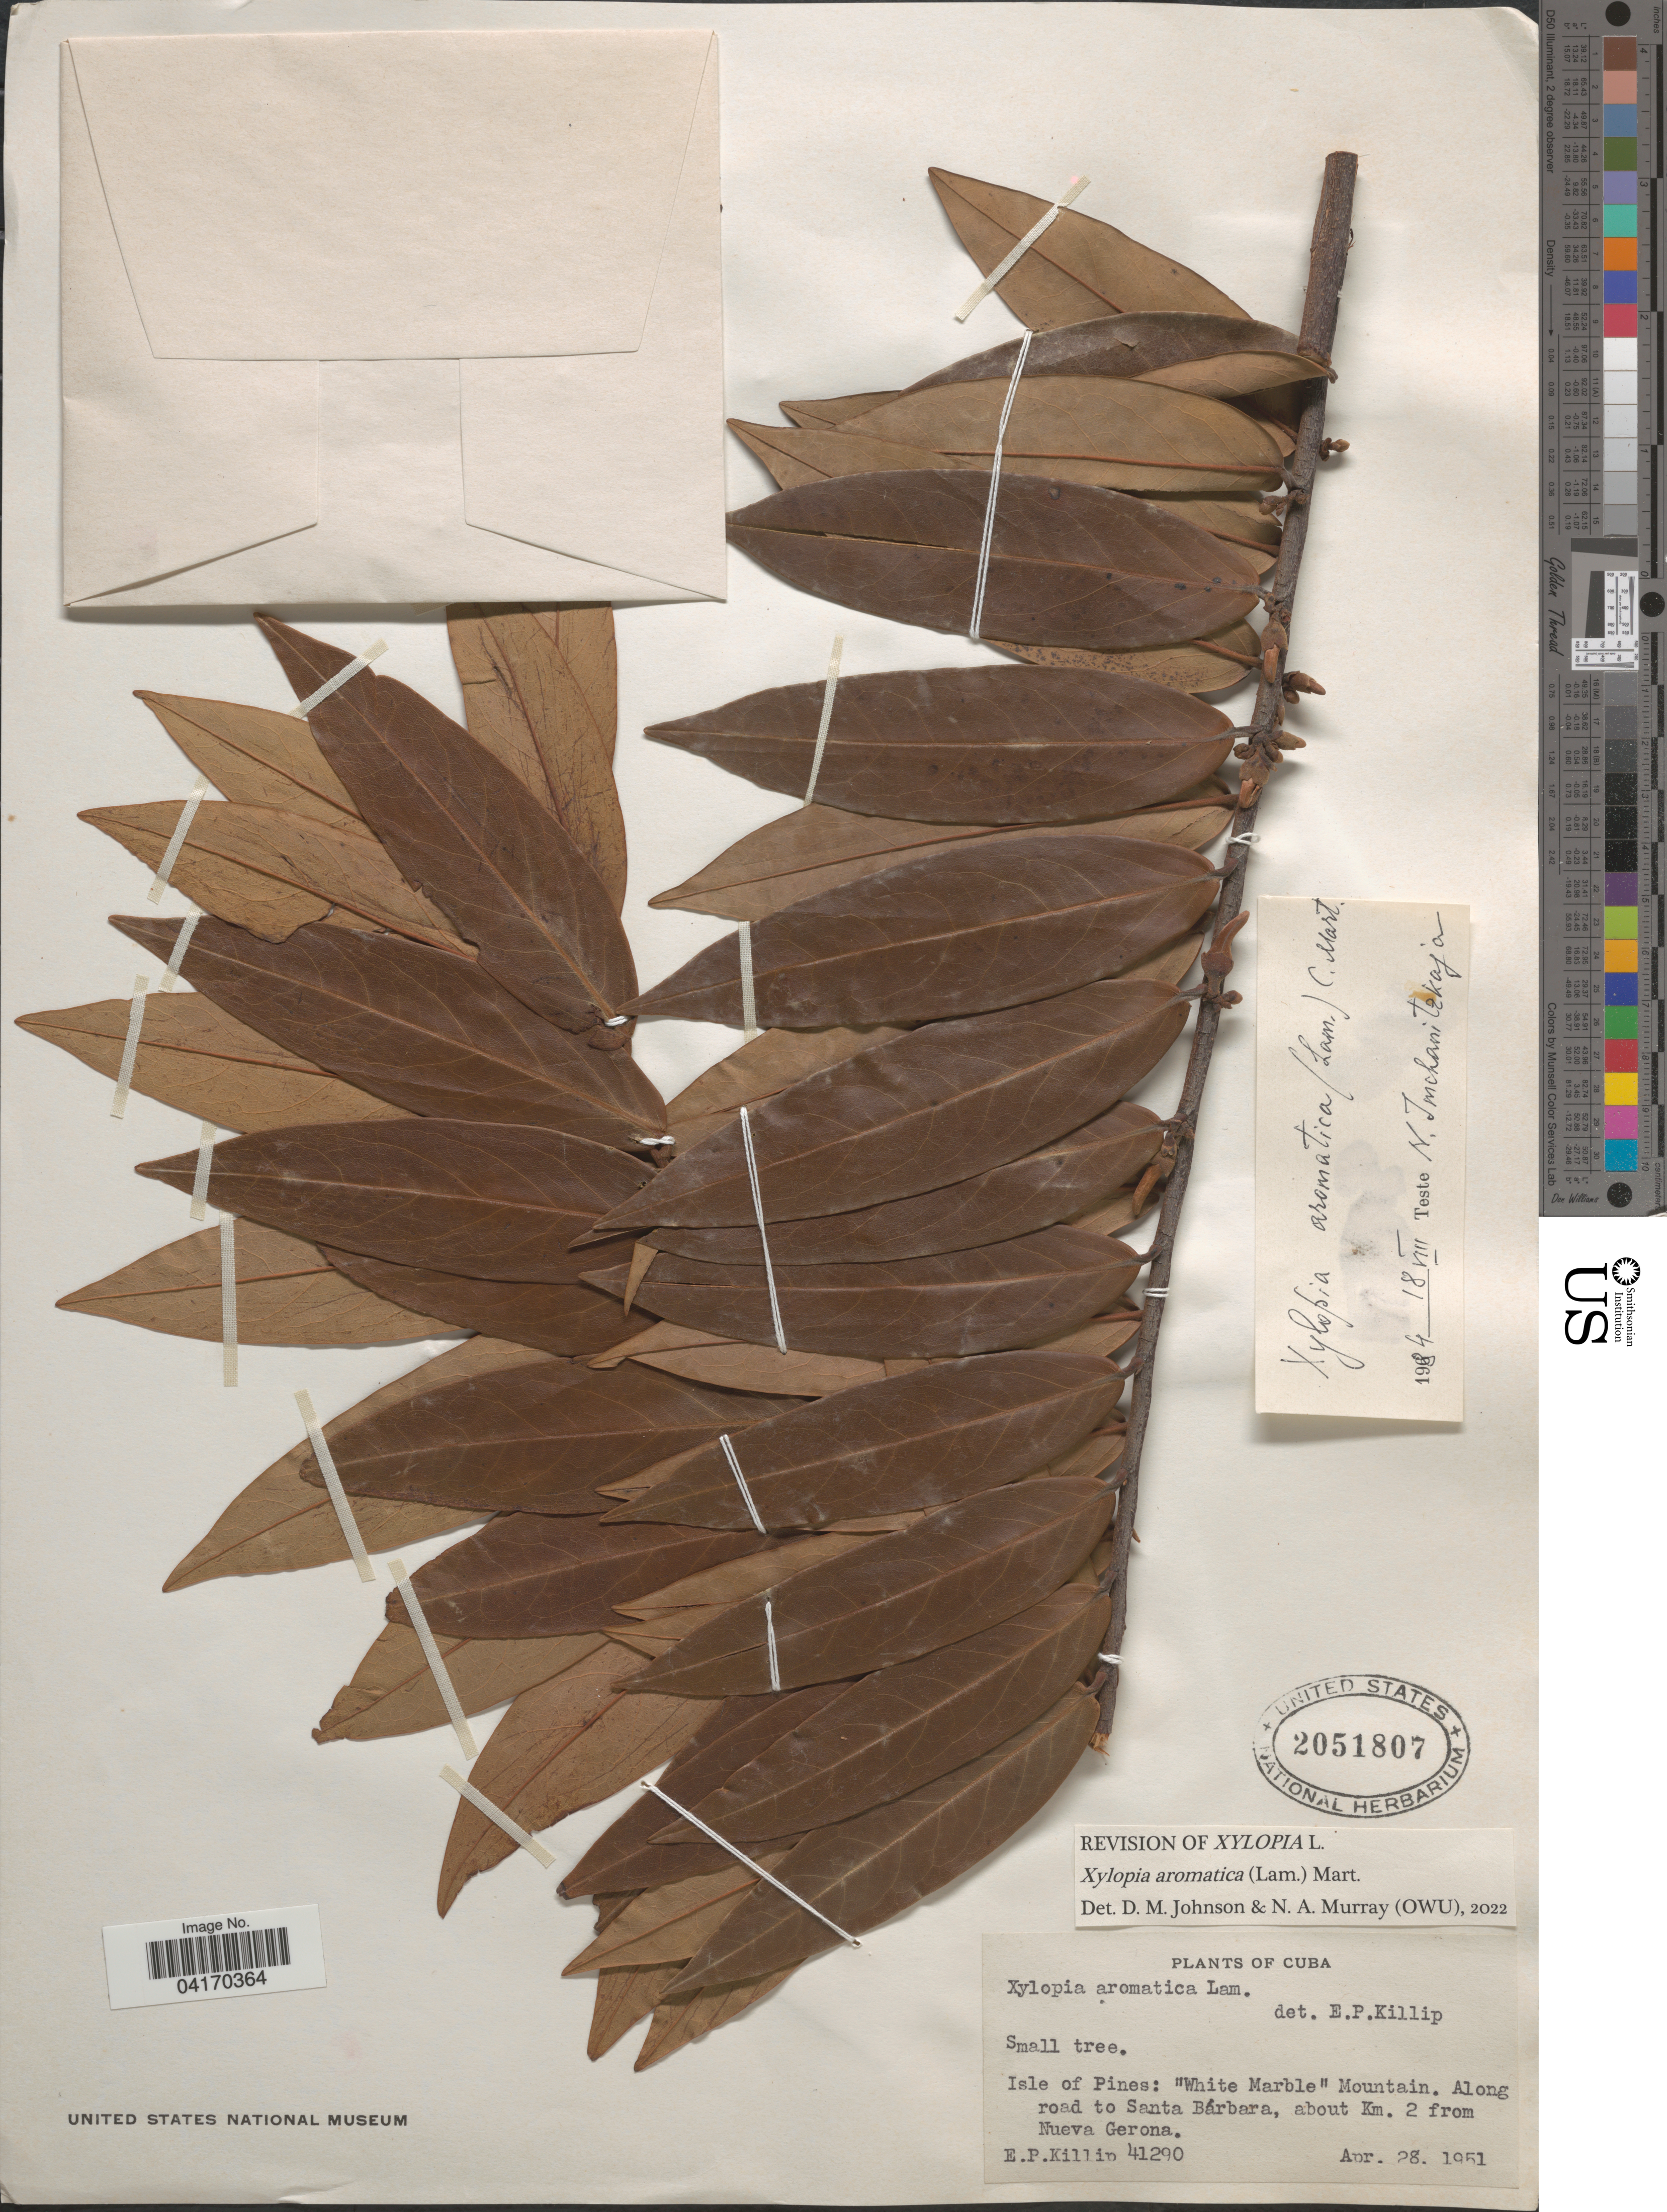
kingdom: Plantae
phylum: Tracheophyta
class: Magnoliopsida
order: Magnoliales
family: Annonaceae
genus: Xylopia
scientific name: Xylopia aromatica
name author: (Lam.) Mart.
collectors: E. P. Killip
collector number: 41290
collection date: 1951-04-28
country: Cuba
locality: Isle of Pines: "White Marble" Mountain. Along road to Santa Bárbara, about Km. 2 from Nueva Gerona.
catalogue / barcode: US 2051807